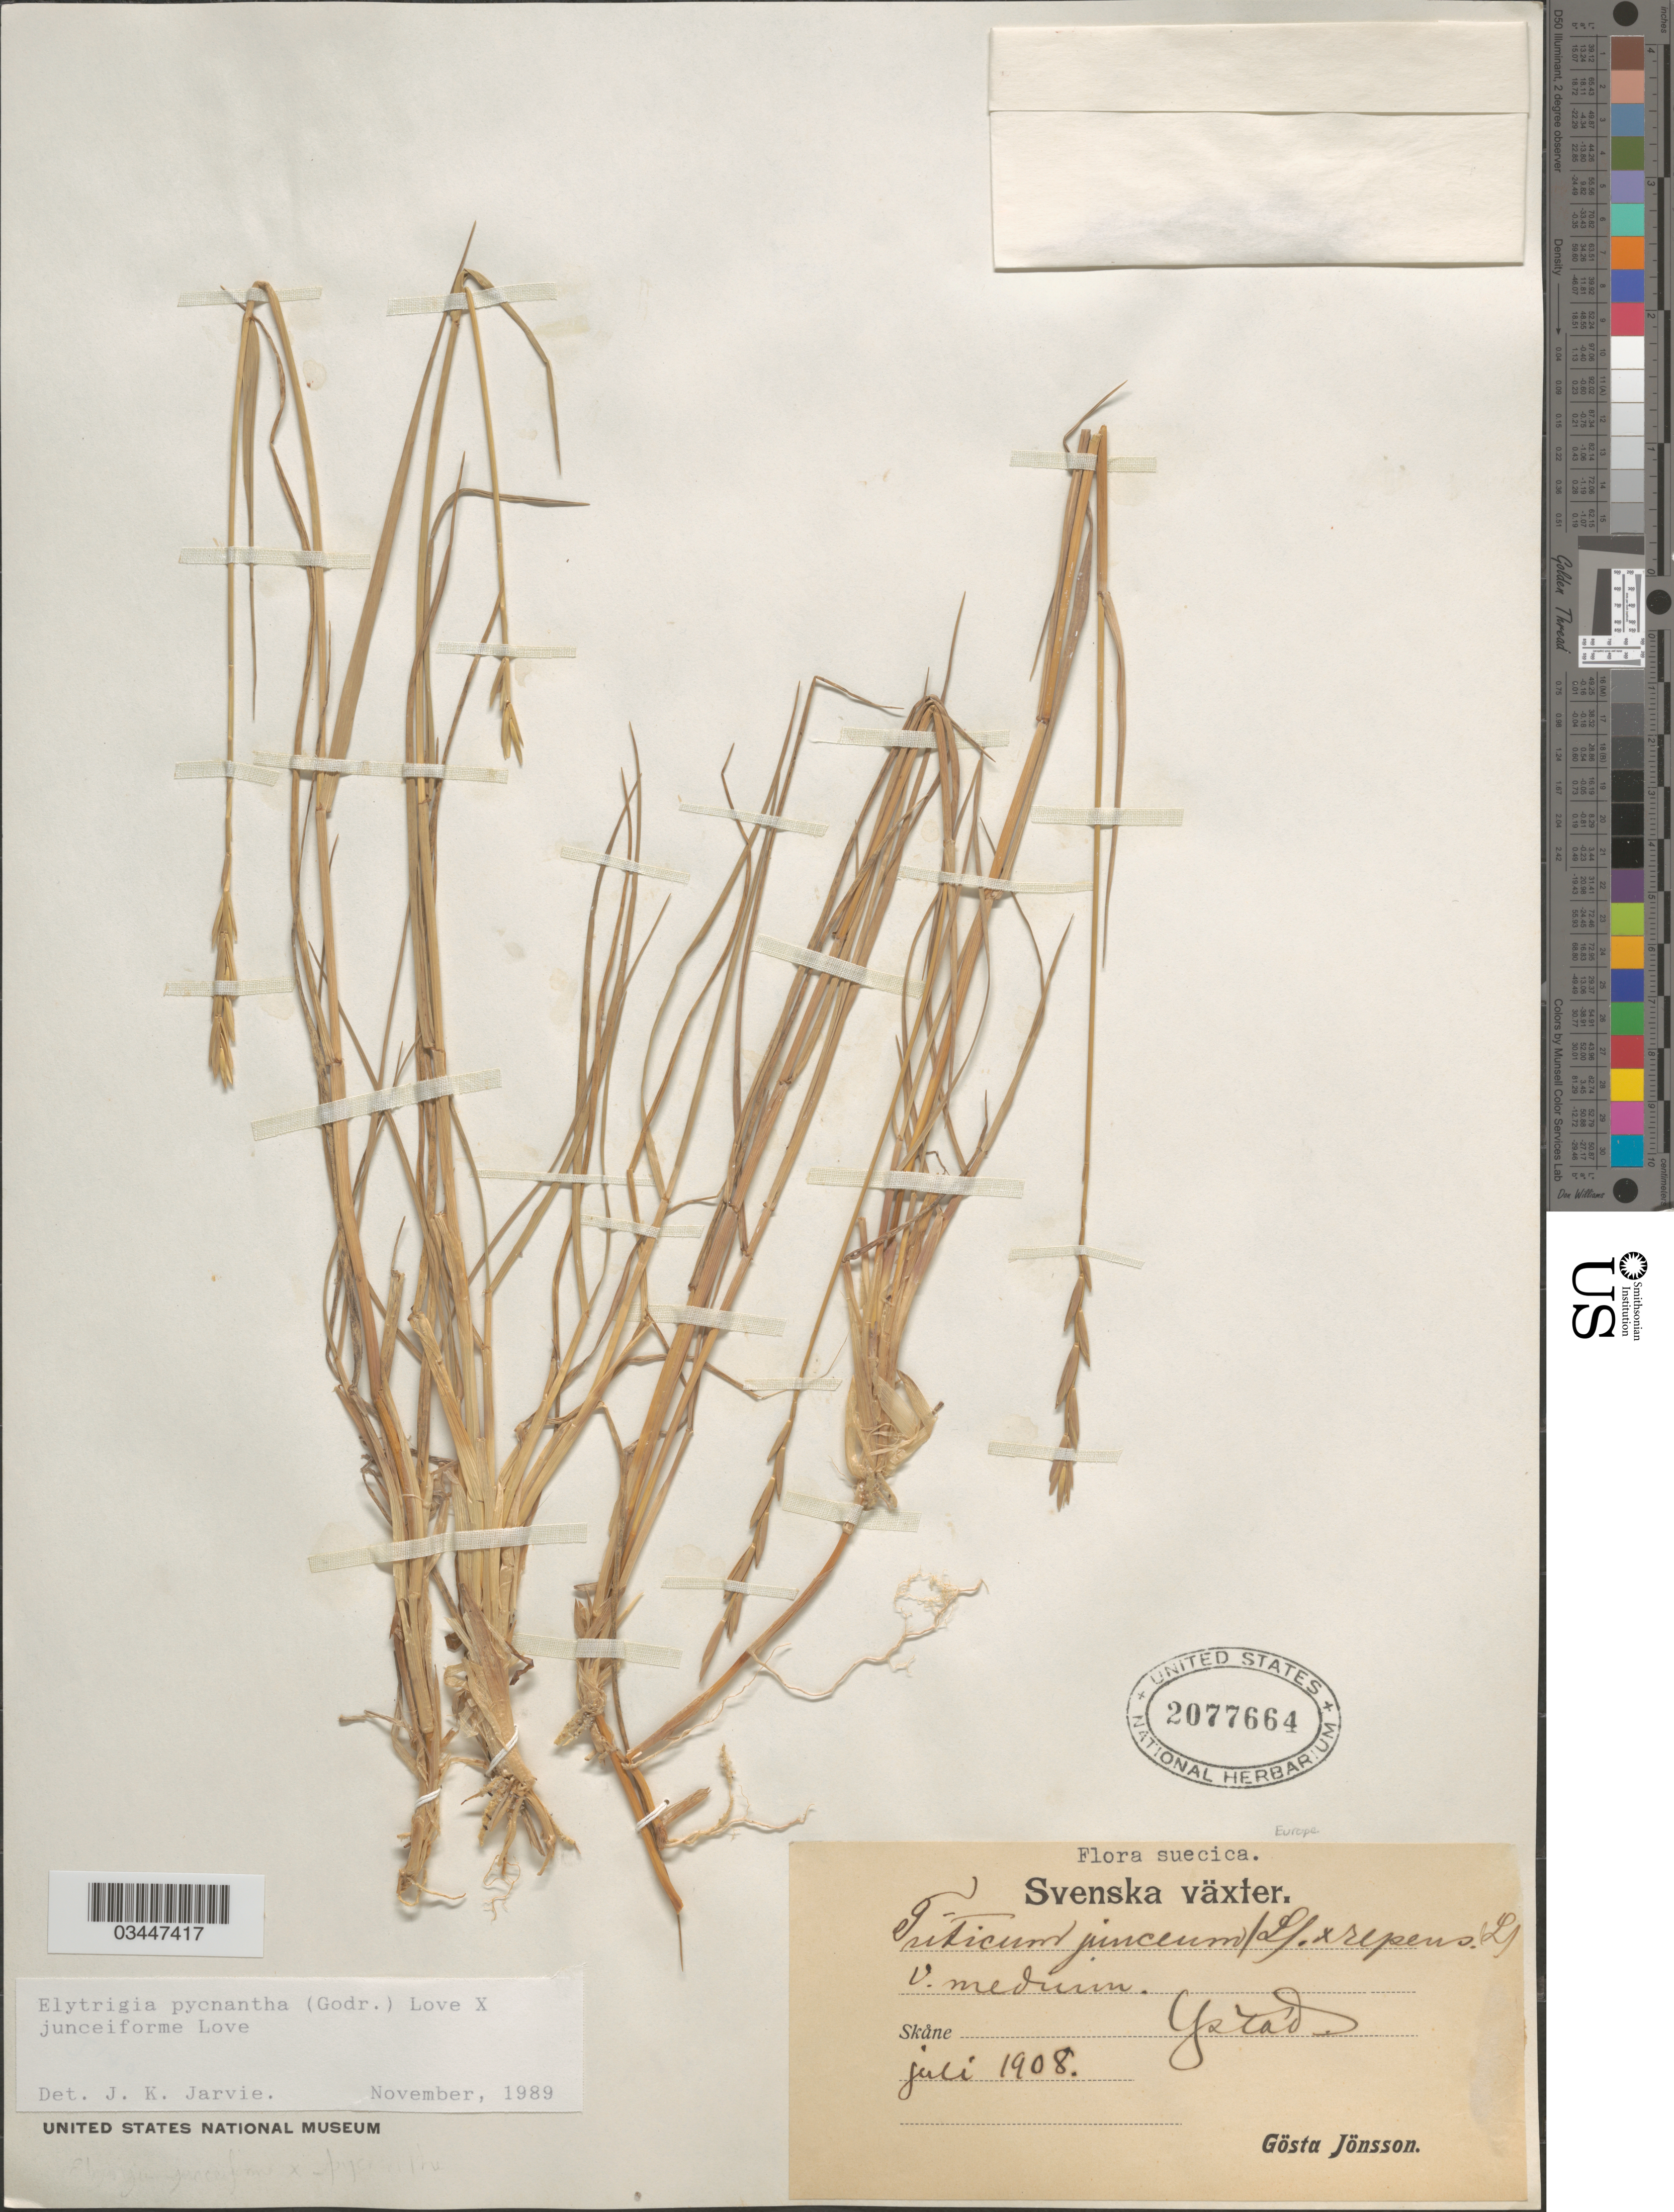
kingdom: Plantae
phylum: Tracheophyta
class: Liliopsida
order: Poales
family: Poaceae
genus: Thinopyrum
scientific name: Thinopyrum pycnanthum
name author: (Godr.) Barkworth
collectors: G. Jönsson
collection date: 1908-07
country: Sweden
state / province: Skåne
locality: Suecica. Svenska växter. Ystad.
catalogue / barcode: US 2077664